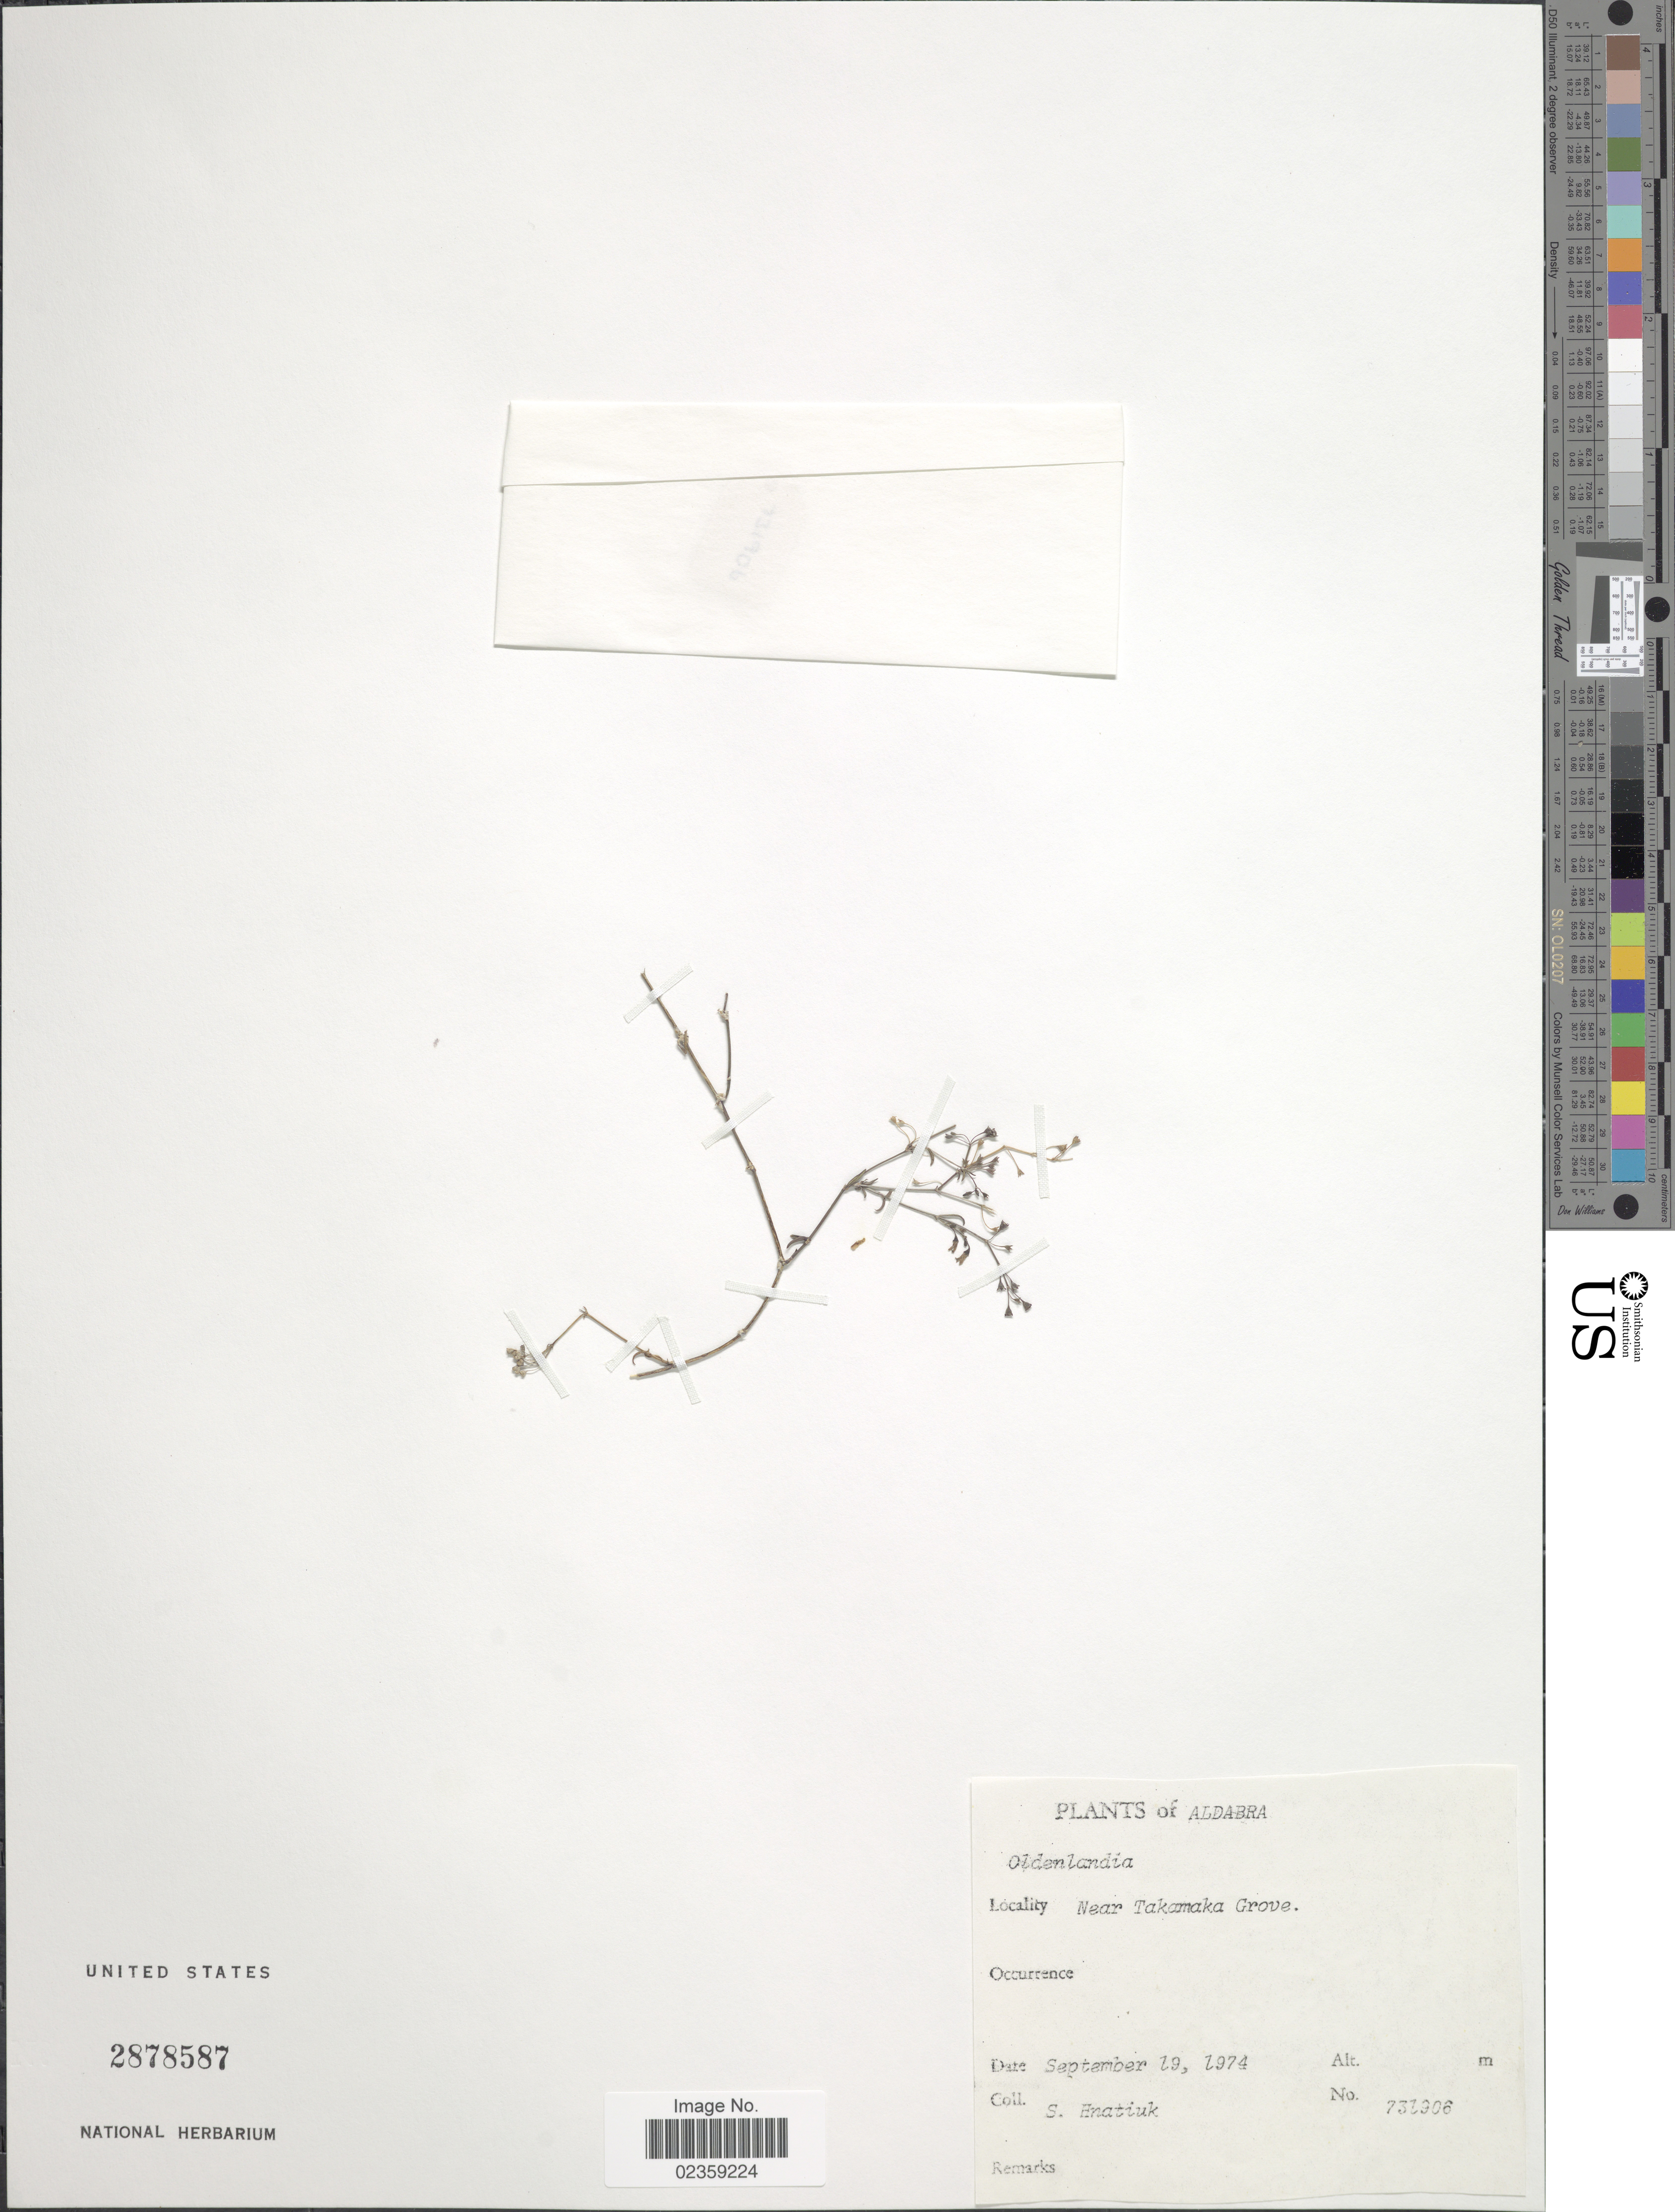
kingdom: Plantae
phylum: Tracheophyta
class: Magnoliopsida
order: Gentianales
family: Rubiaceae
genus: Oldenlandia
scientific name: Oldenlandia sp.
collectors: S. Hnatiuk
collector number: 731906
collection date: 1974-09-19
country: Seychelles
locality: Aldabra. Near Takamaka Grove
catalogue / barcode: US 2878587